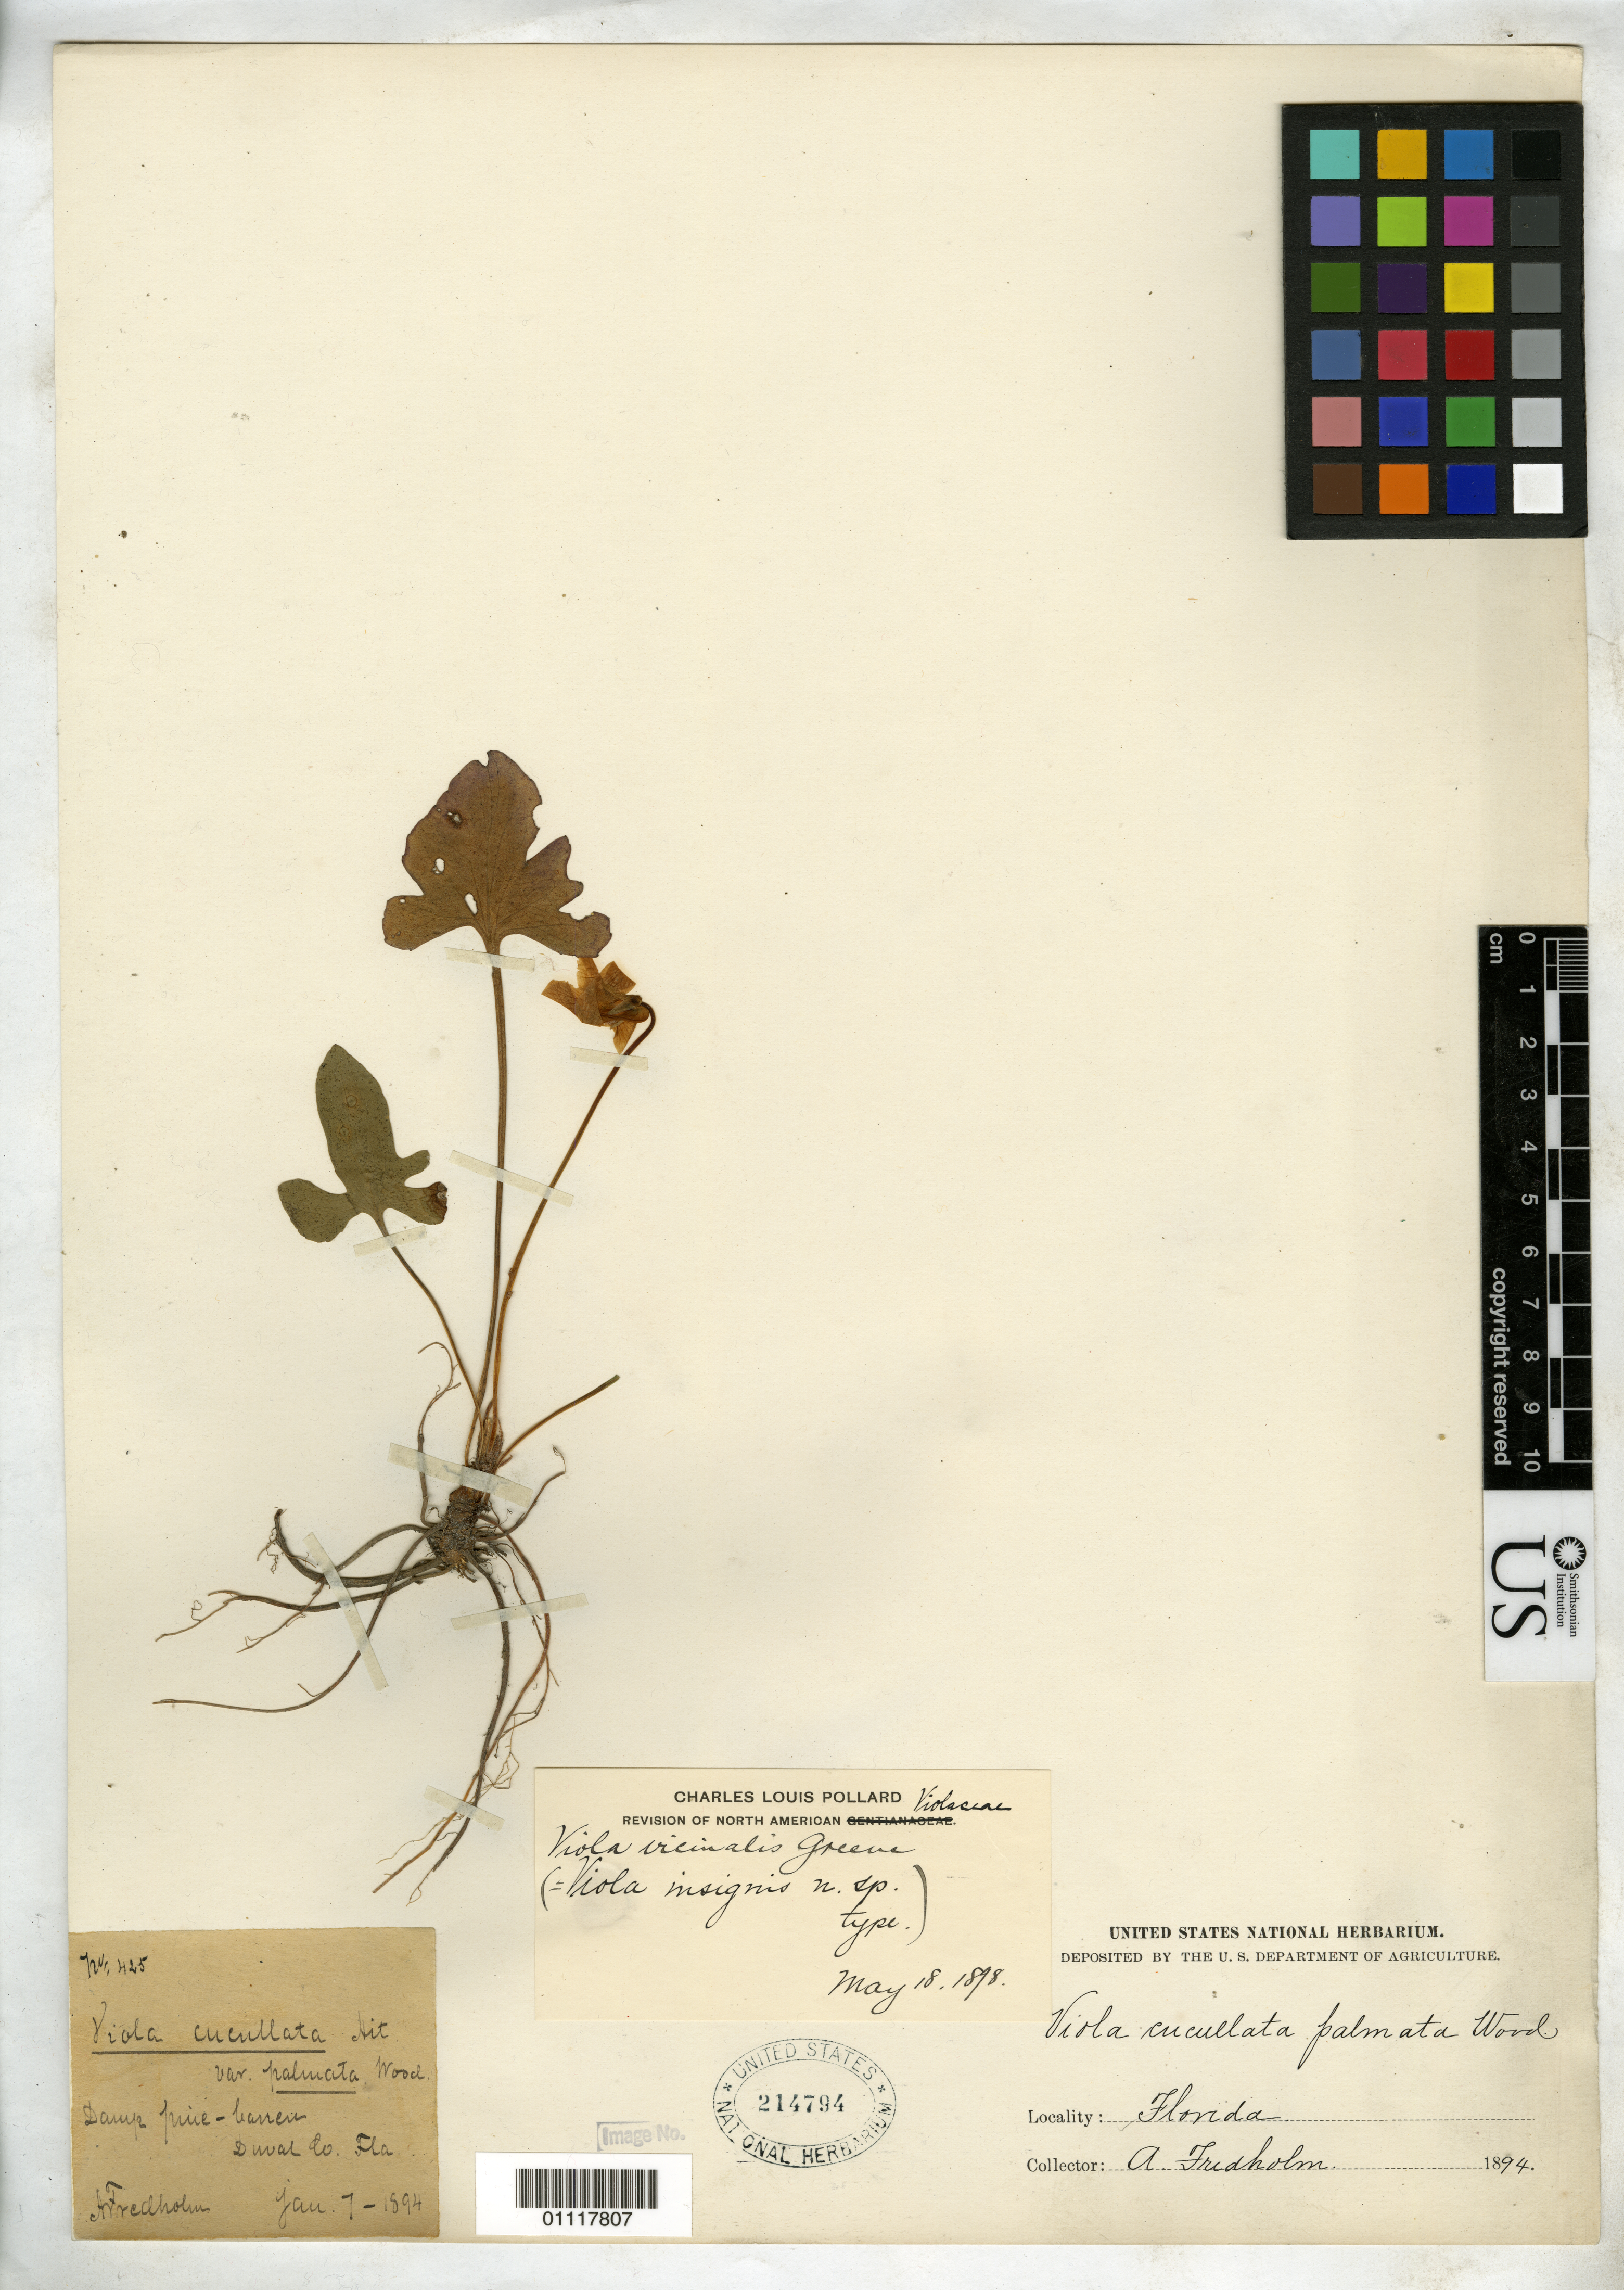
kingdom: Plantae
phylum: Tracheophyta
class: Magnoliopsida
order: Malpighiales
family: Violaceae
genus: Viola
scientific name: Viola insignis Pollard, nom. illeg.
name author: Pollard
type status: Syntype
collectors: A. J. Fredholm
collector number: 425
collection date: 1894-01-07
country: United States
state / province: Florida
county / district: Duval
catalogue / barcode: US 214794